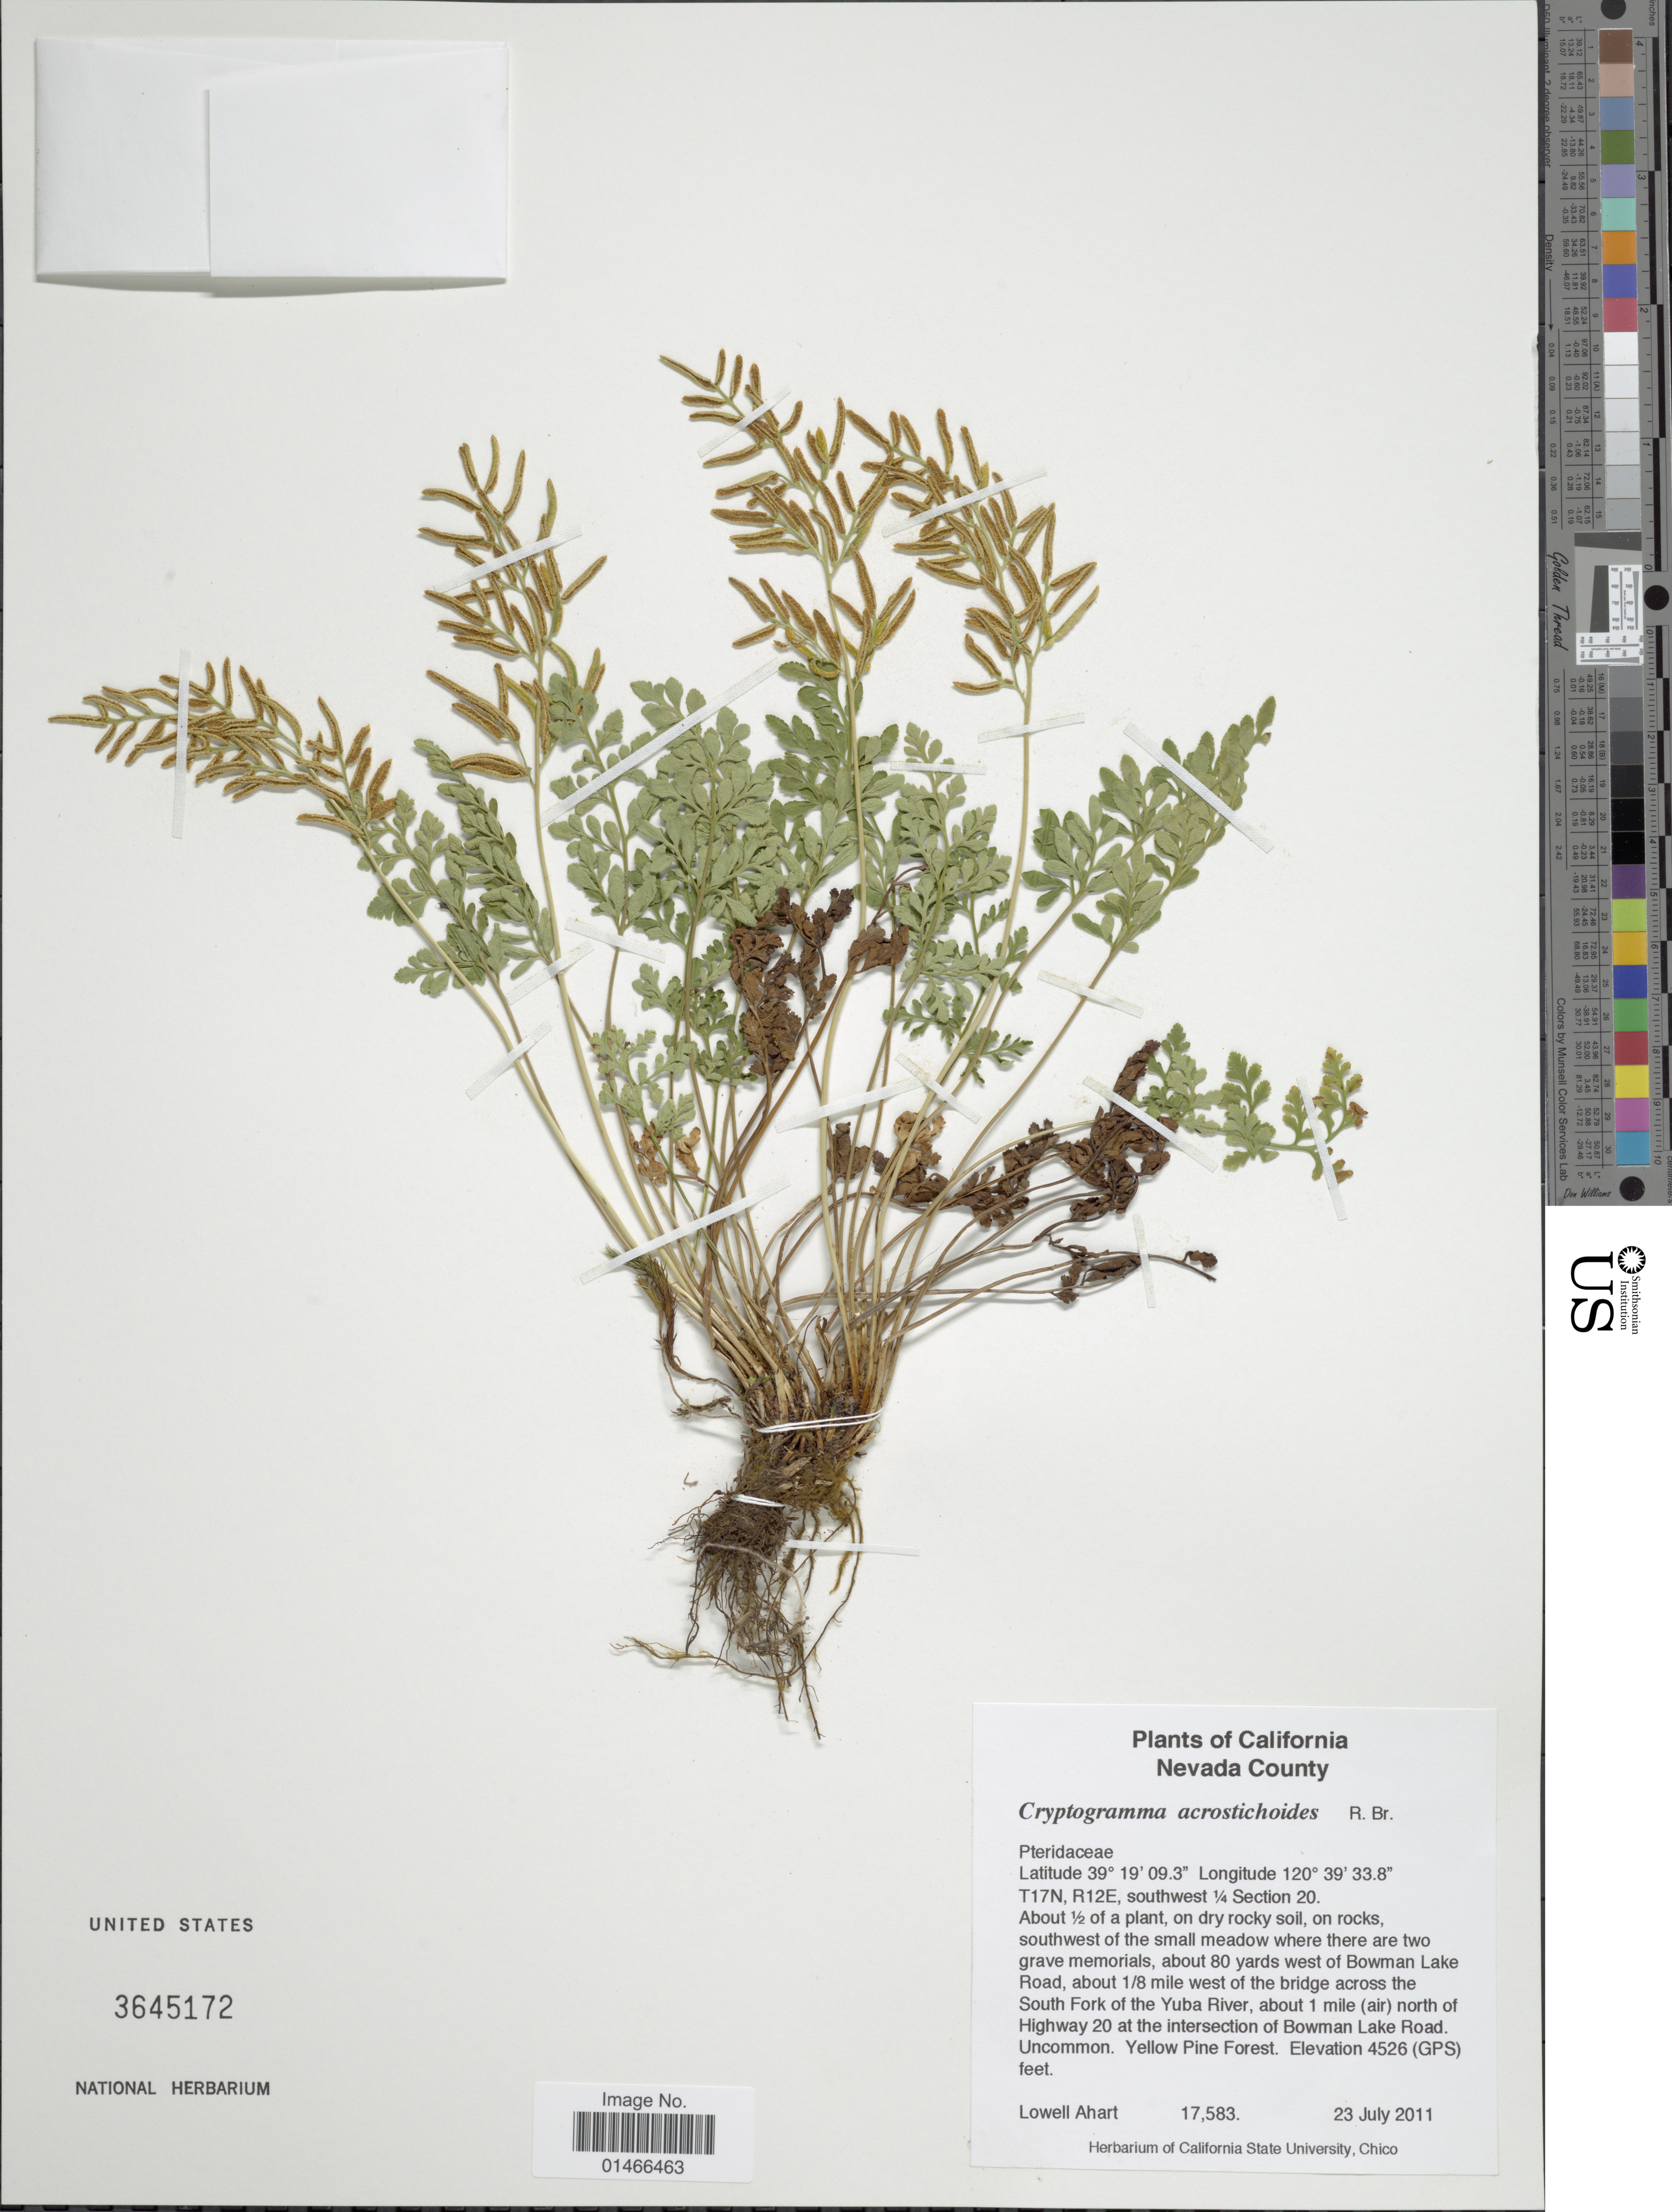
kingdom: Plantae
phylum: Tracheophyta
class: Polypodiopsida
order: Polypodiales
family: Pteridaceae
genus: Cryptogramma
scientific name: Cryptogramma acrostichoides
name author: R. Br.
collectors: L. Ahart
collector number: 17583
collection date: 2011-07-23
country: United States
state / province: California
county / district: Nevada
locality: Southwest of the small meadow where there are two grave memorials, about 80 yards west of Bowman Lake Road, about 1/8 mile west of the bridge across the South Fork of the Yuba River, about 1 mile (air) north of Highway 20 at the intersection of Bowman Lake Road, Nevada County, T17N, R12E, southwest 1/4 section 20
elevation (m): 1380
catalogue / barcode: US 3645172